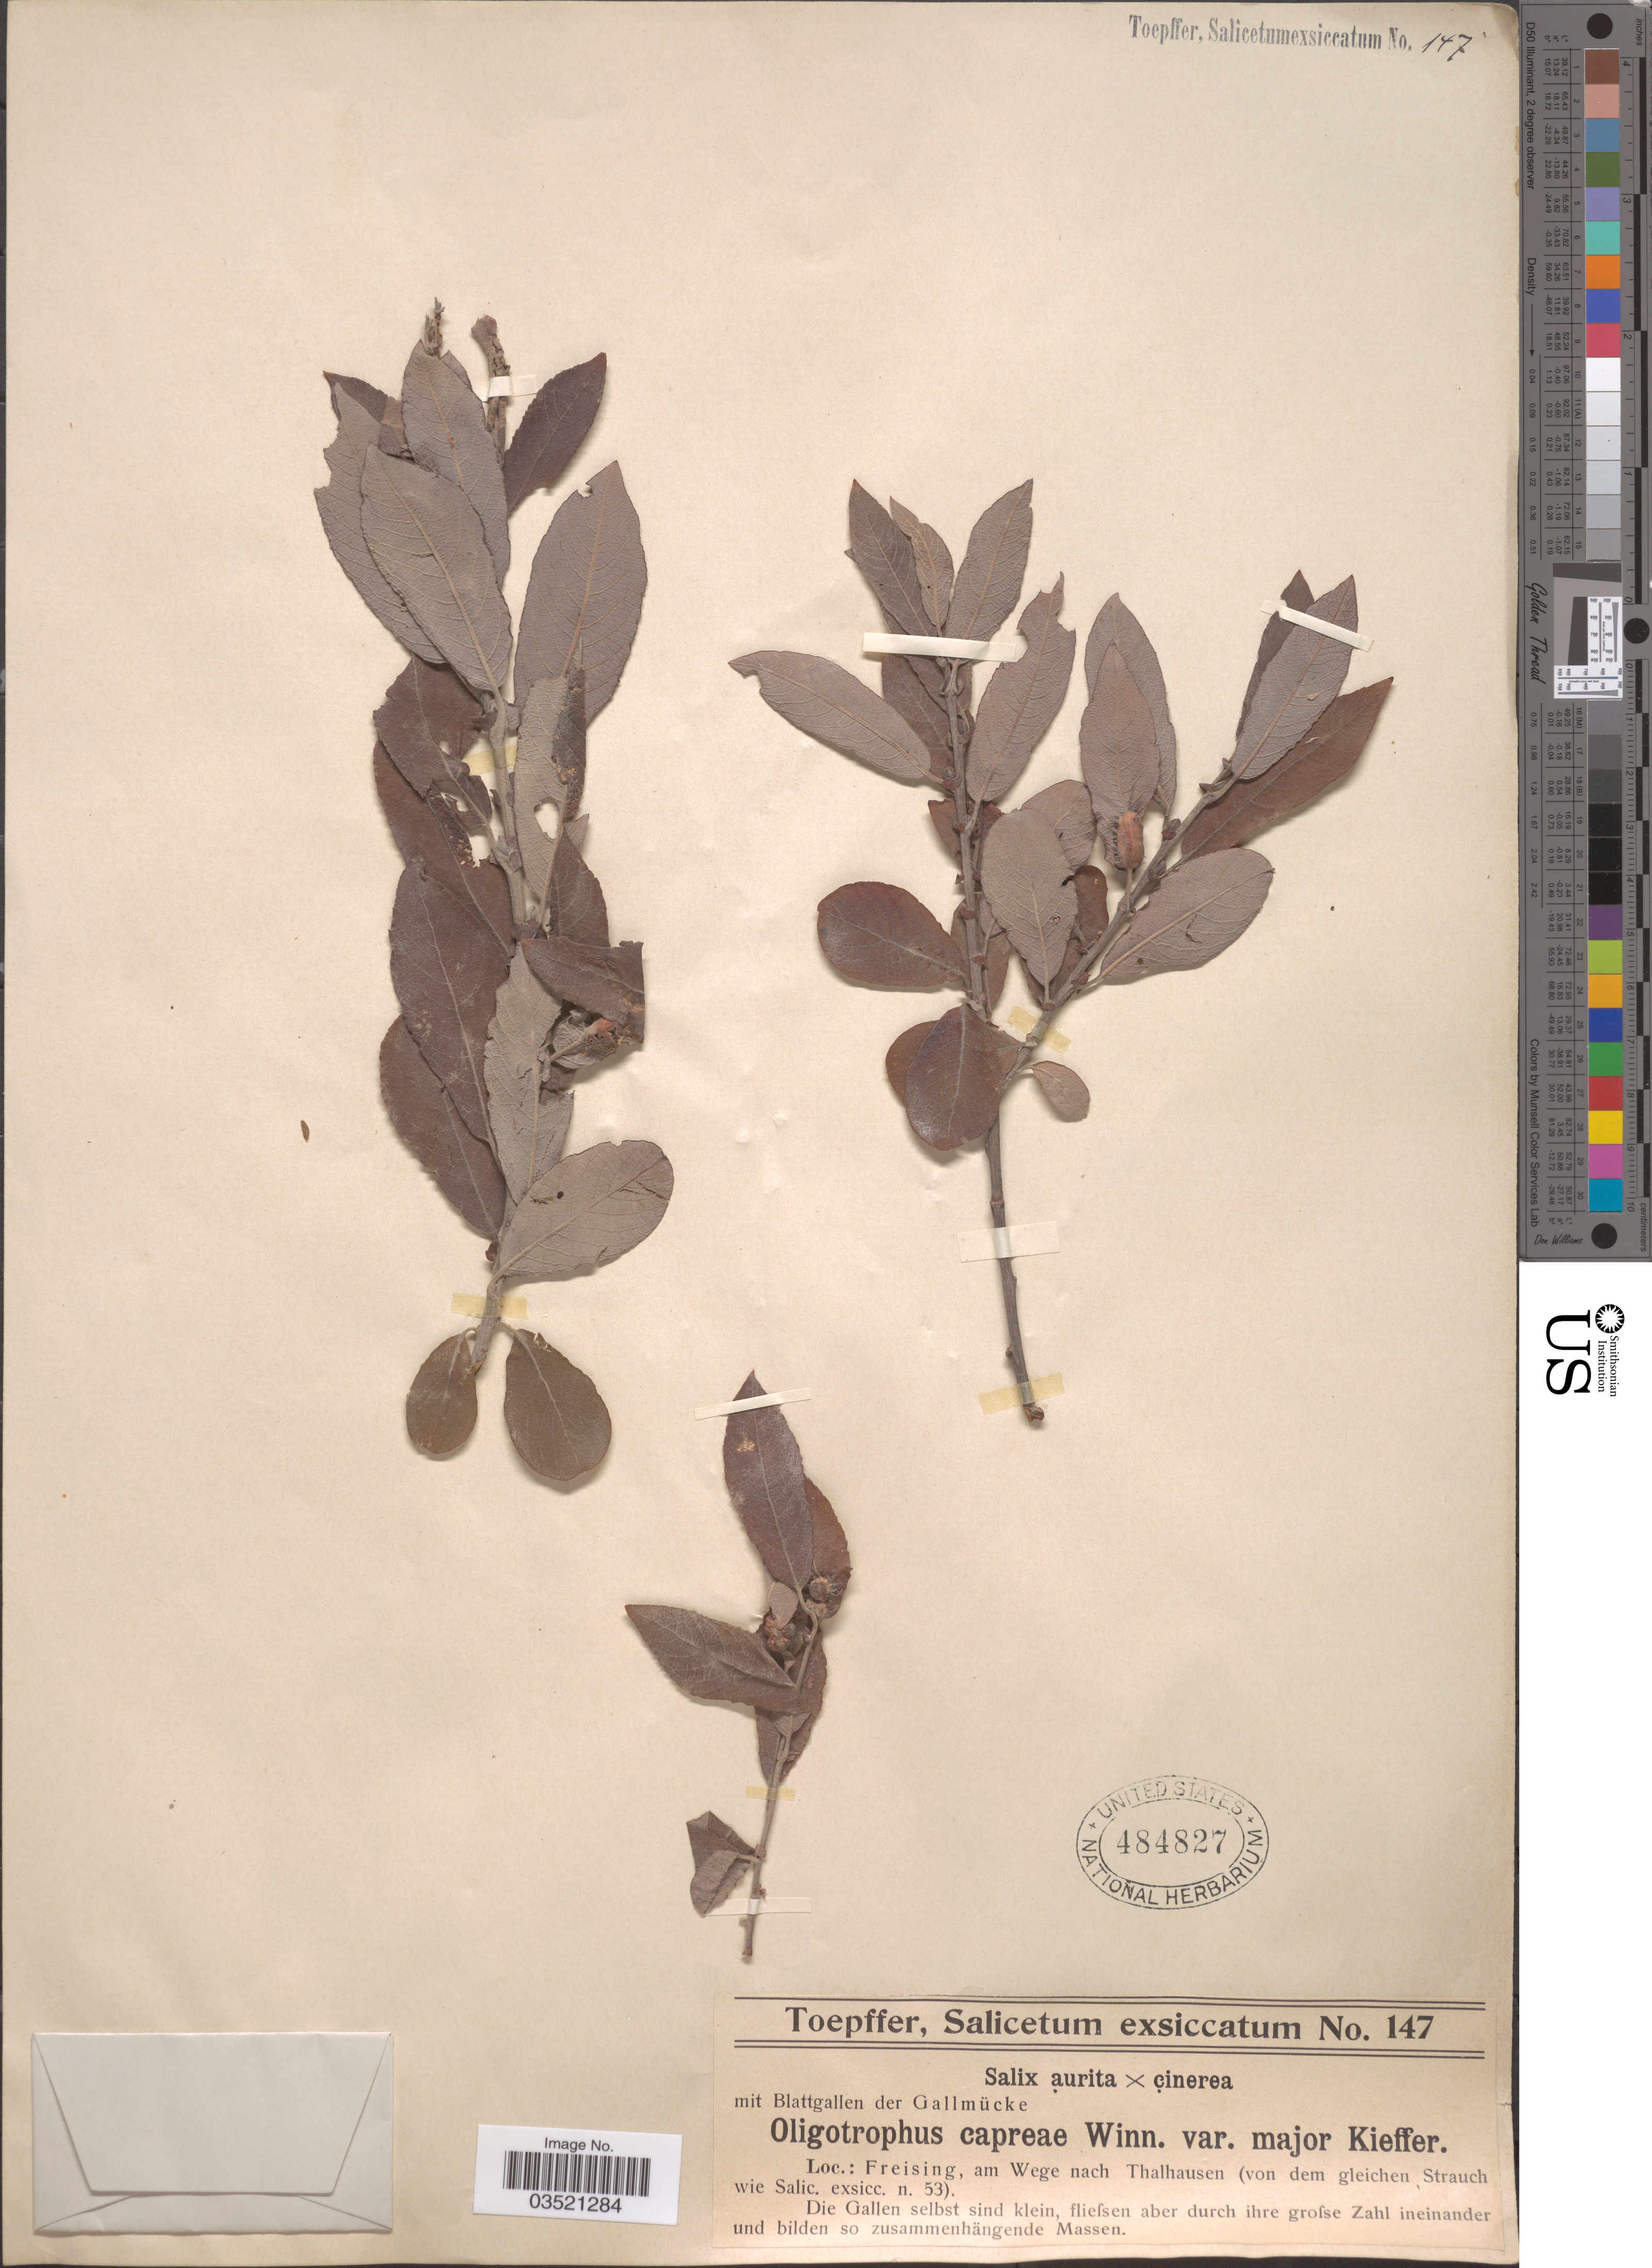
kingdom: Plantae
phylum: Tracheophyta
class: Magnoliopsida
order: Malpighiales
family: Salicaceae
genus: Salix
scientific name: Salix aurita x S. cinerea L.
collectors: A. Toepffer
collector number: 147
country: Germany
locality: Freising, am Wege nach Thalhausen (von dem gleichen Strauch wie Salic. exsicc. n. 53).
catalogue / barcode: US 484827